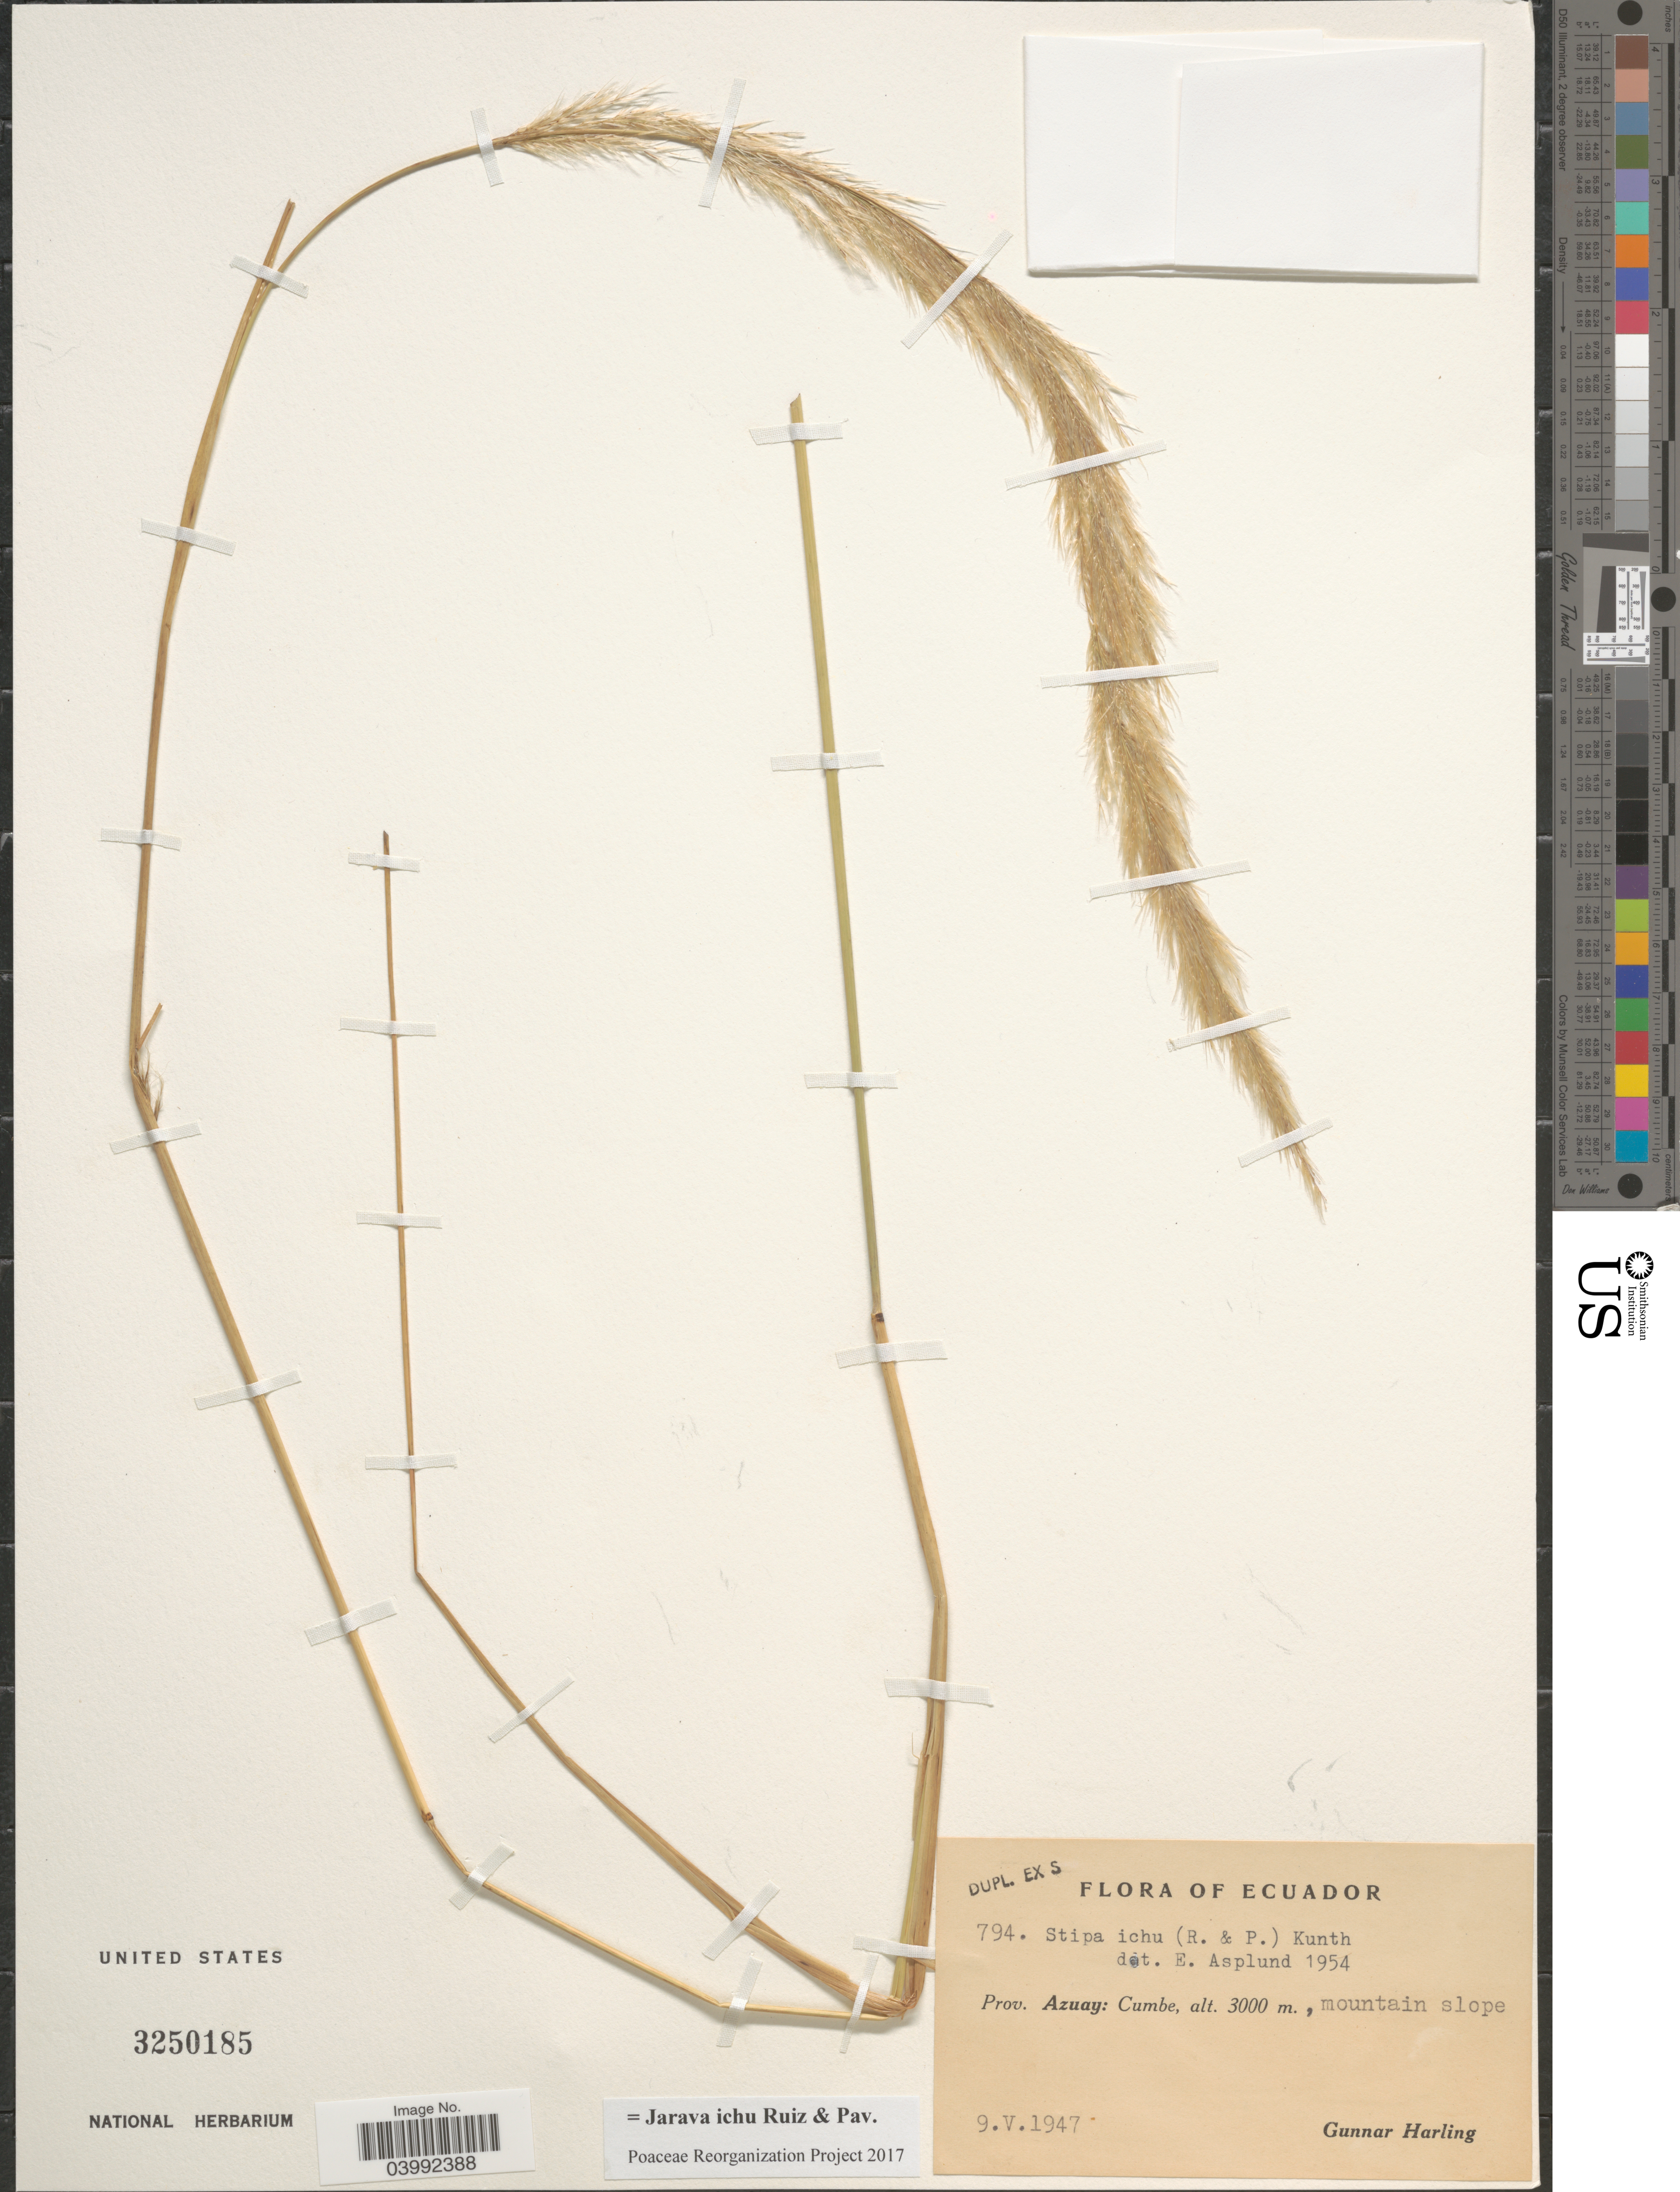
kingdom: Plantae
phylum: Tracheophyta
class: Liliopsida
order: Poales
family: Poaceae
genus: Jarava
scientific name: Jarava ichu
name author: Ruiz & Pav.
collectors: G. Harling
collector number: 794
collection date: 1947-05-09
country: Ecuador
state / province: Azuay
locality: Cumbe, mountain slope.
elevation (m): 3000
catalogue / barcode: US 3250185